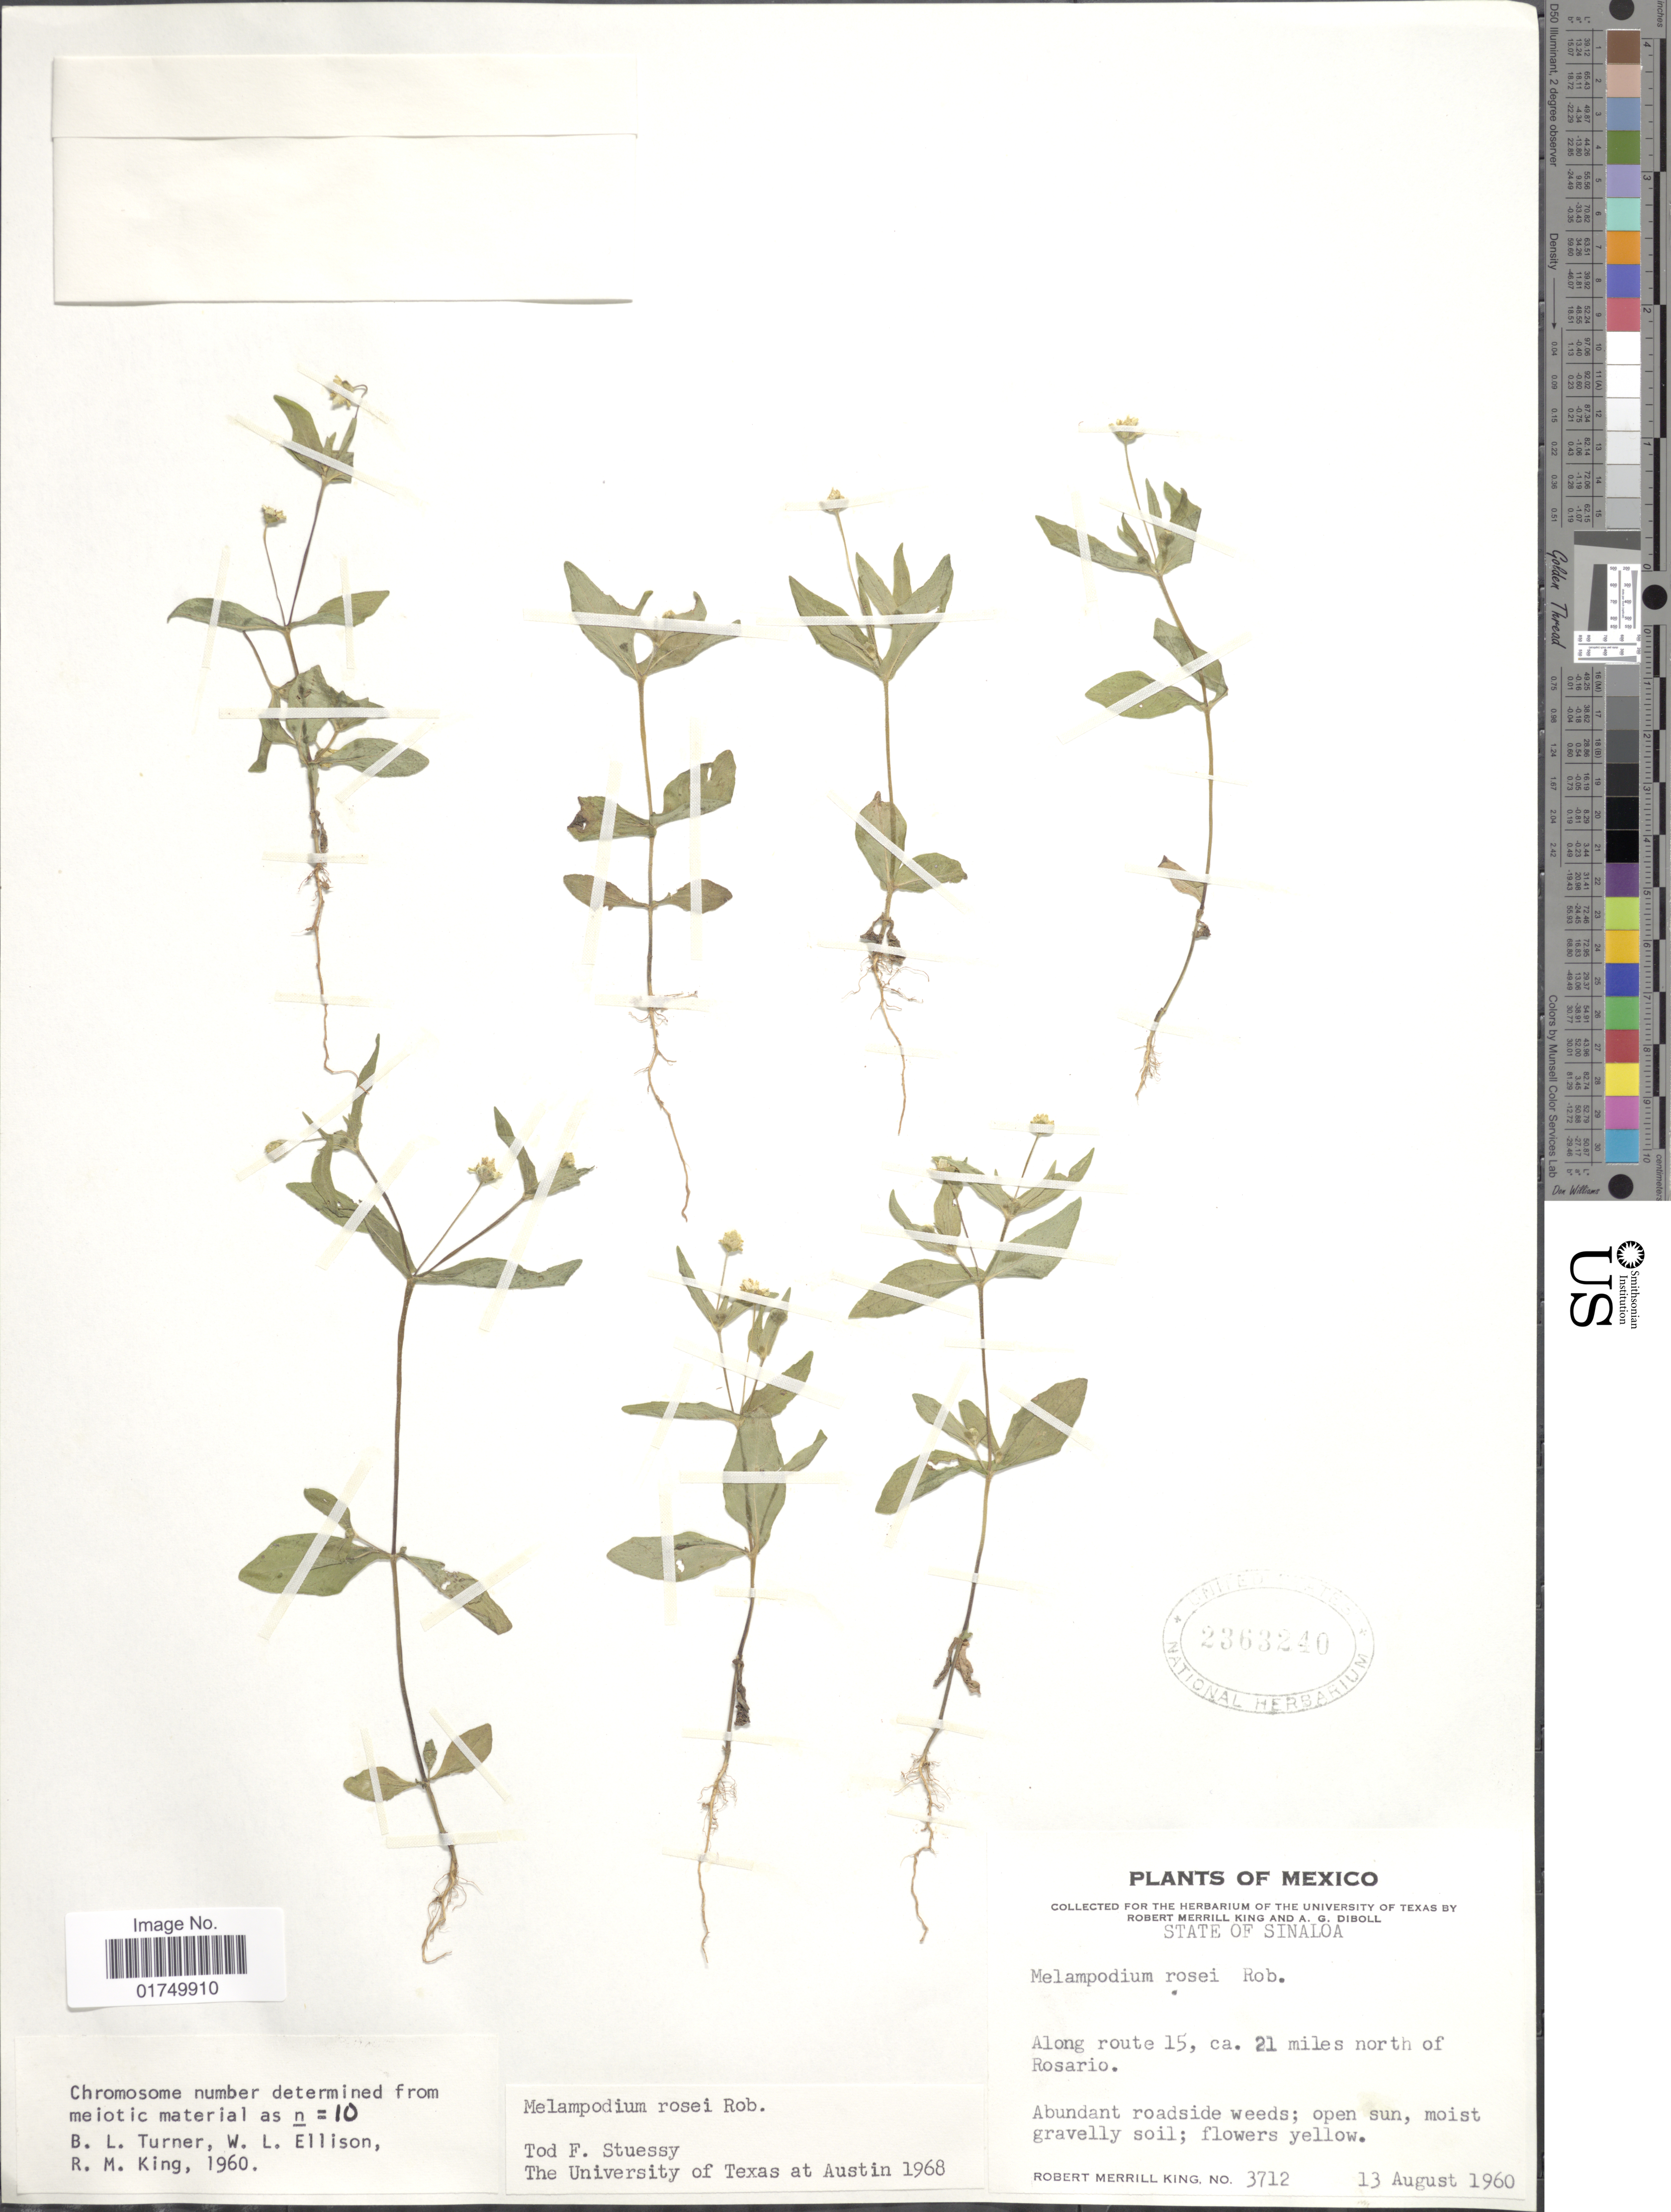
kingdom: Plantae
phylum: Tracheophyta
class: Magnoliopsida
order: Asterales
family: Asteraceae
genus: Melampodium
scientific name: Melampodium rosei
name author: B.L. Rob.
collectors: R. M. King & A. Diboll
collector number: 3712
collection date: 1960-08-13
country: Mexico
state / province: Sinaloa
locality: State of Sinaloa. Along toute 15, ca 21 miles north of Rosario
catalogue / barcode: US 2363240